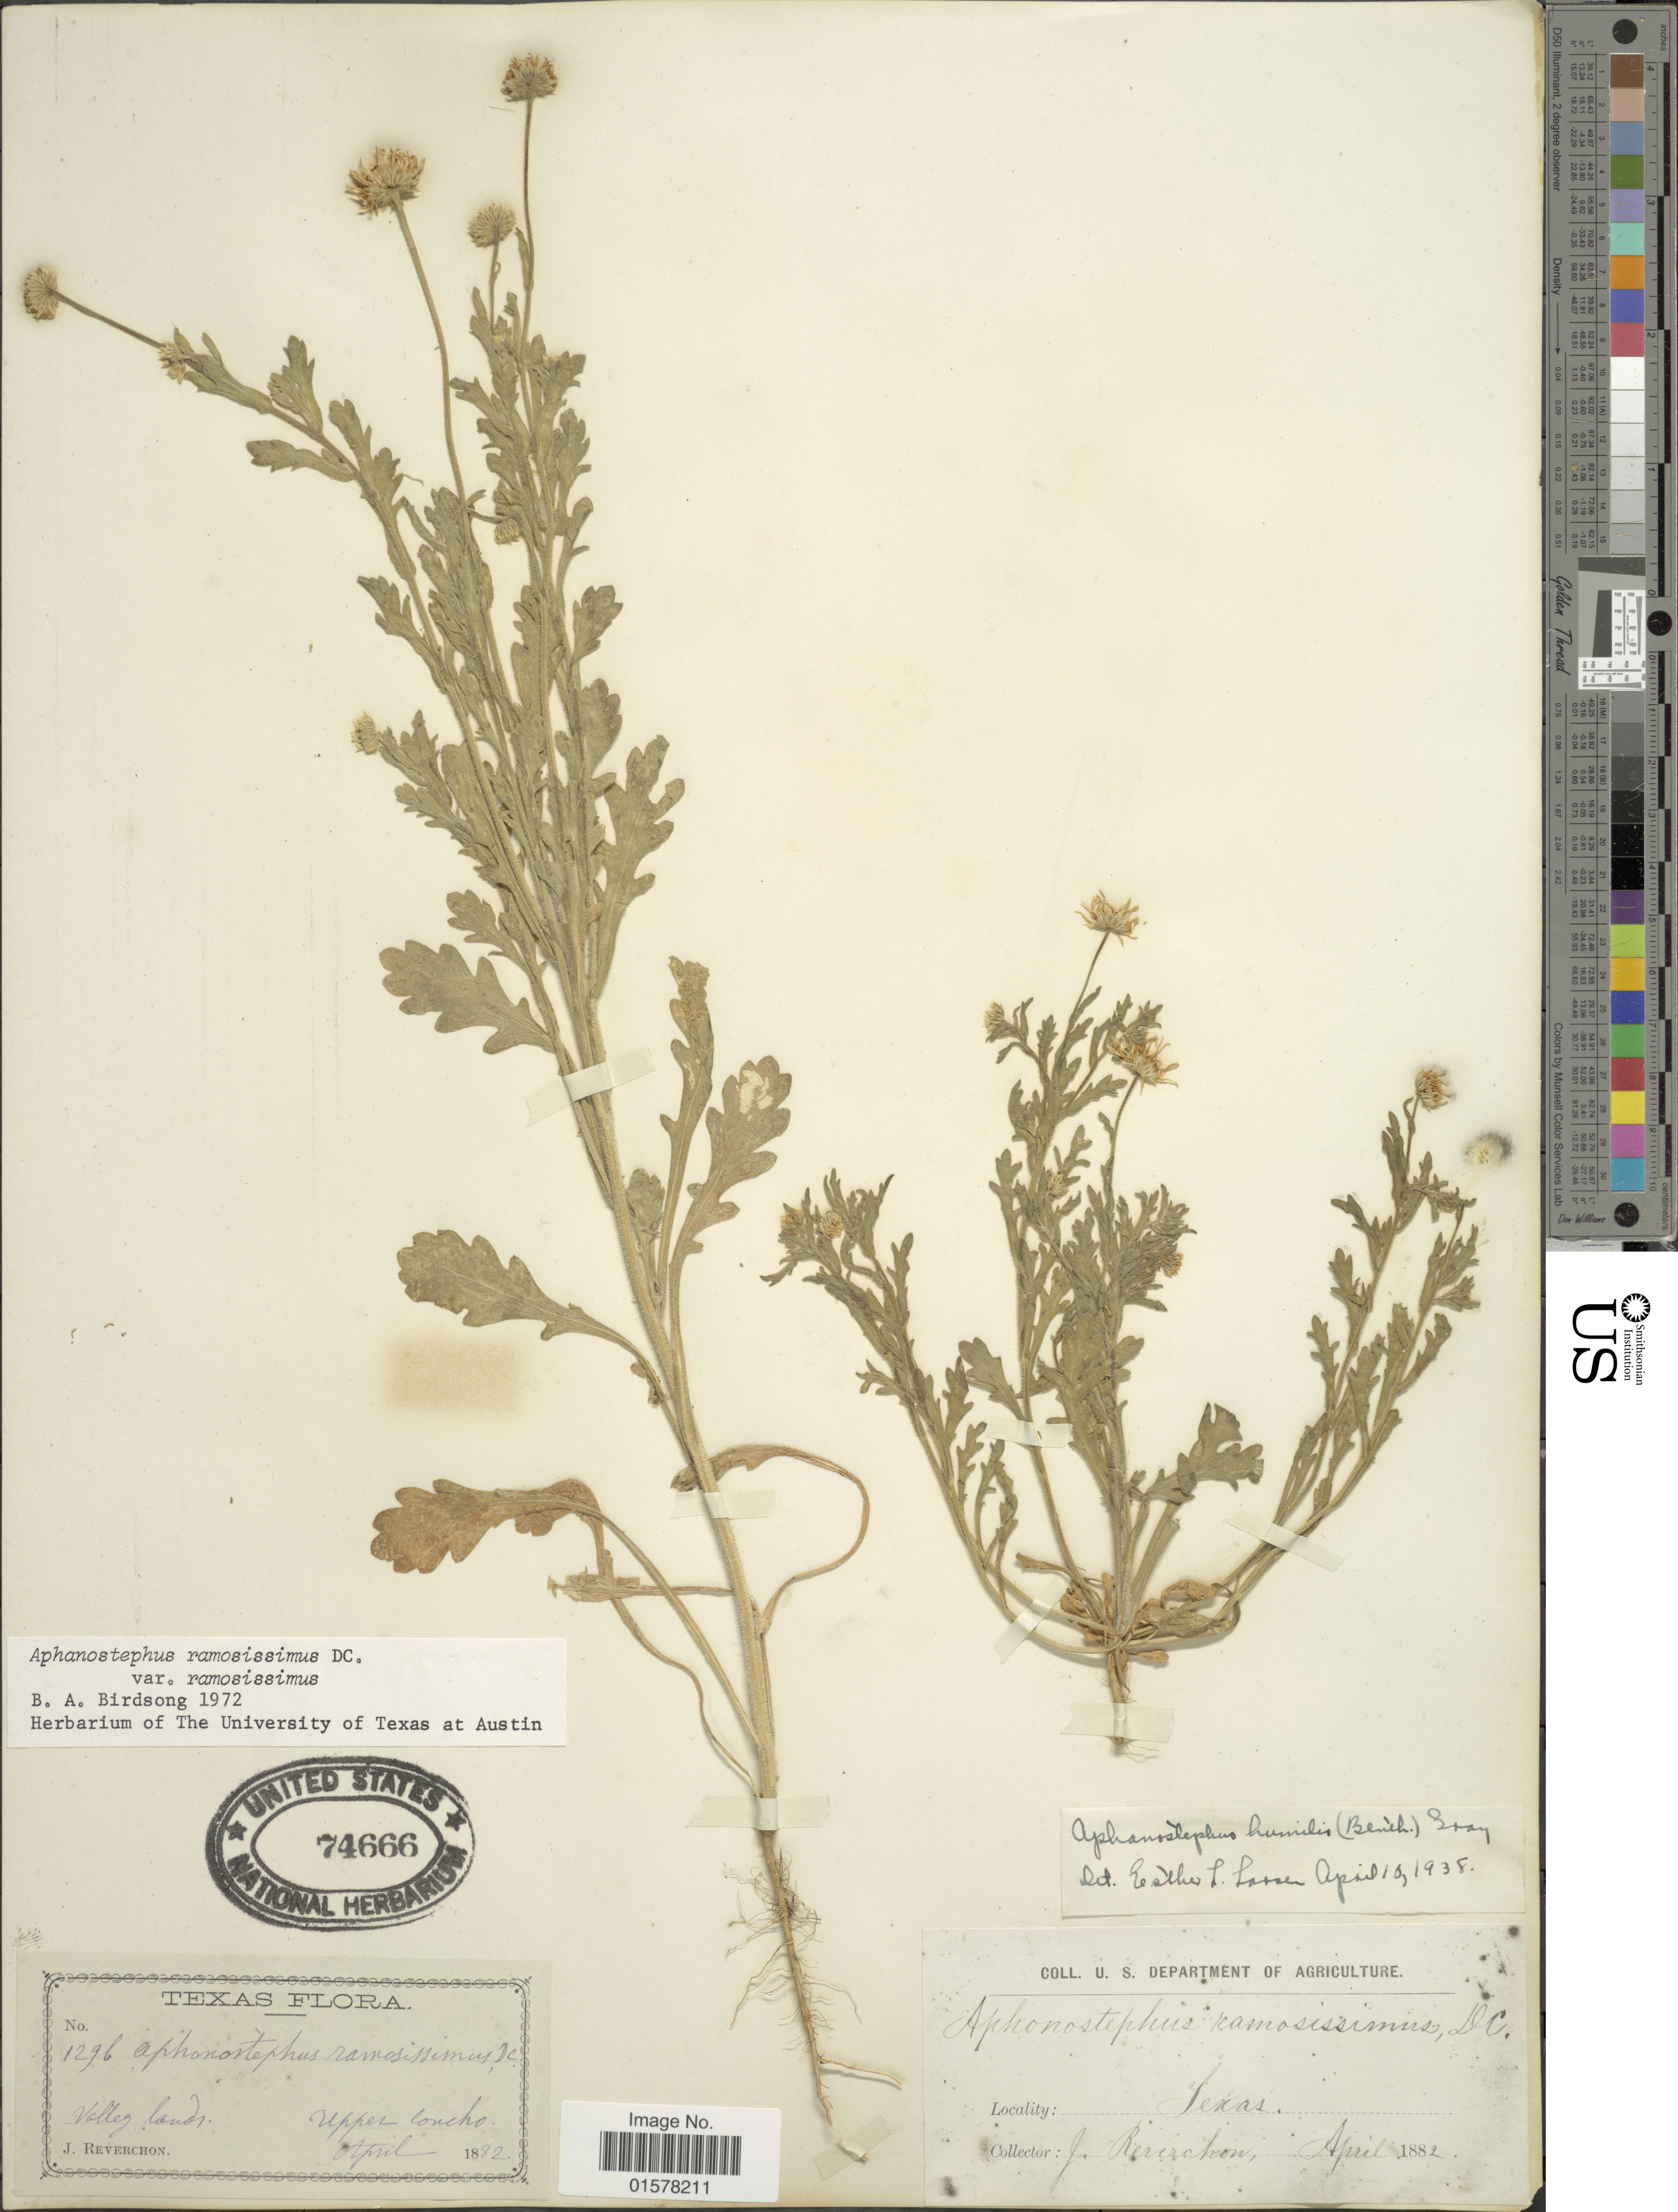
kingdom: Plantae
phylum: Tracheophyta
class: Magnoliopsida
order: Asterales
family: Asteraceae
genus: Aphanostephus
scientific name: Aphanostephus ramosissimus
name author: DC.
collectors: J. Reverchon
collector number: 1296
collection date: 1882-04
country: United States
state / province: Texas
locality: Texas. Valley lands. Upper Concho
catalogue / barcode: US 74666